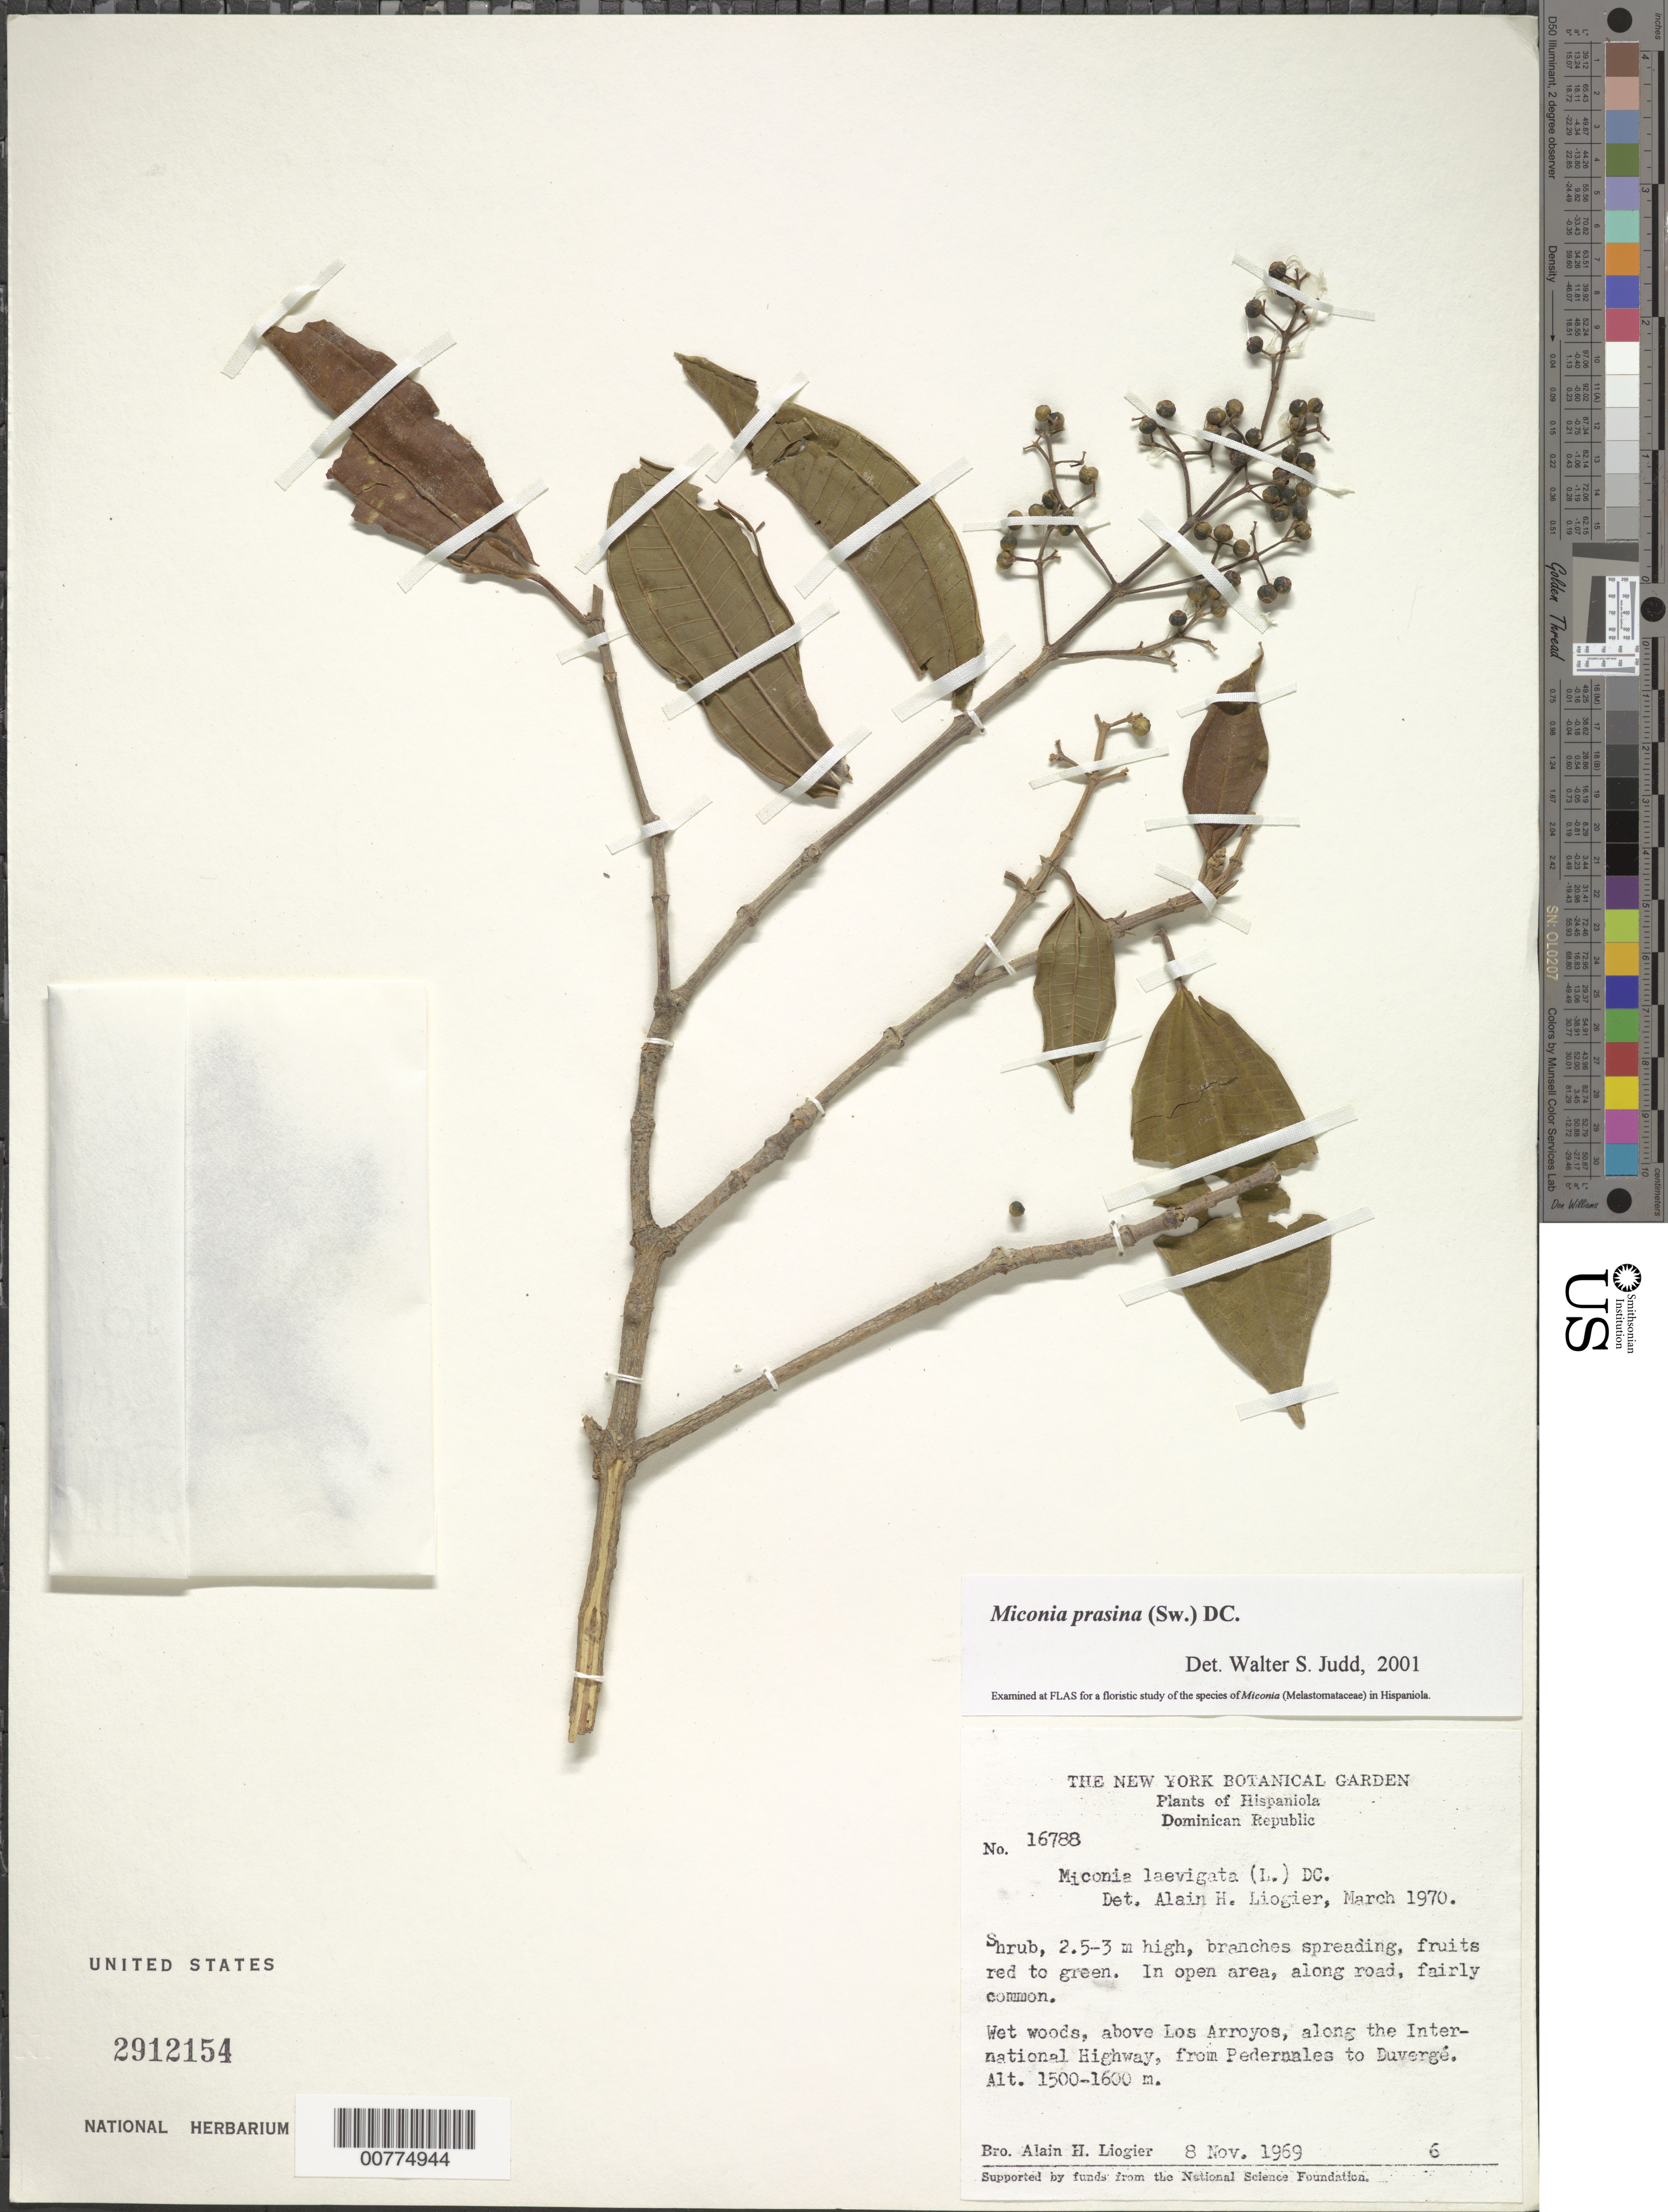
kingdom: Plantae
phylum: Tracheophyta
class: Magnoliopsida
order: Myrtales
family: Melastomataceae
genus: Miconia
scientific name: Miconia prasina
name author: (Sw.) DC.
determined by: Judd, Walter S.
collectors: A. H. Liogier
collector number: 16788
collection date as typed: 08 Nov 1969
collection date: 1969-11-08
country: Dominican Republic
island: Hispaniola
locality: From Pedernales to Duvergé, along the International Highway, above Los Arroyos.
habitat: Wet woods.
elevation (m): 1500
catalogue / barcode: US 2912154